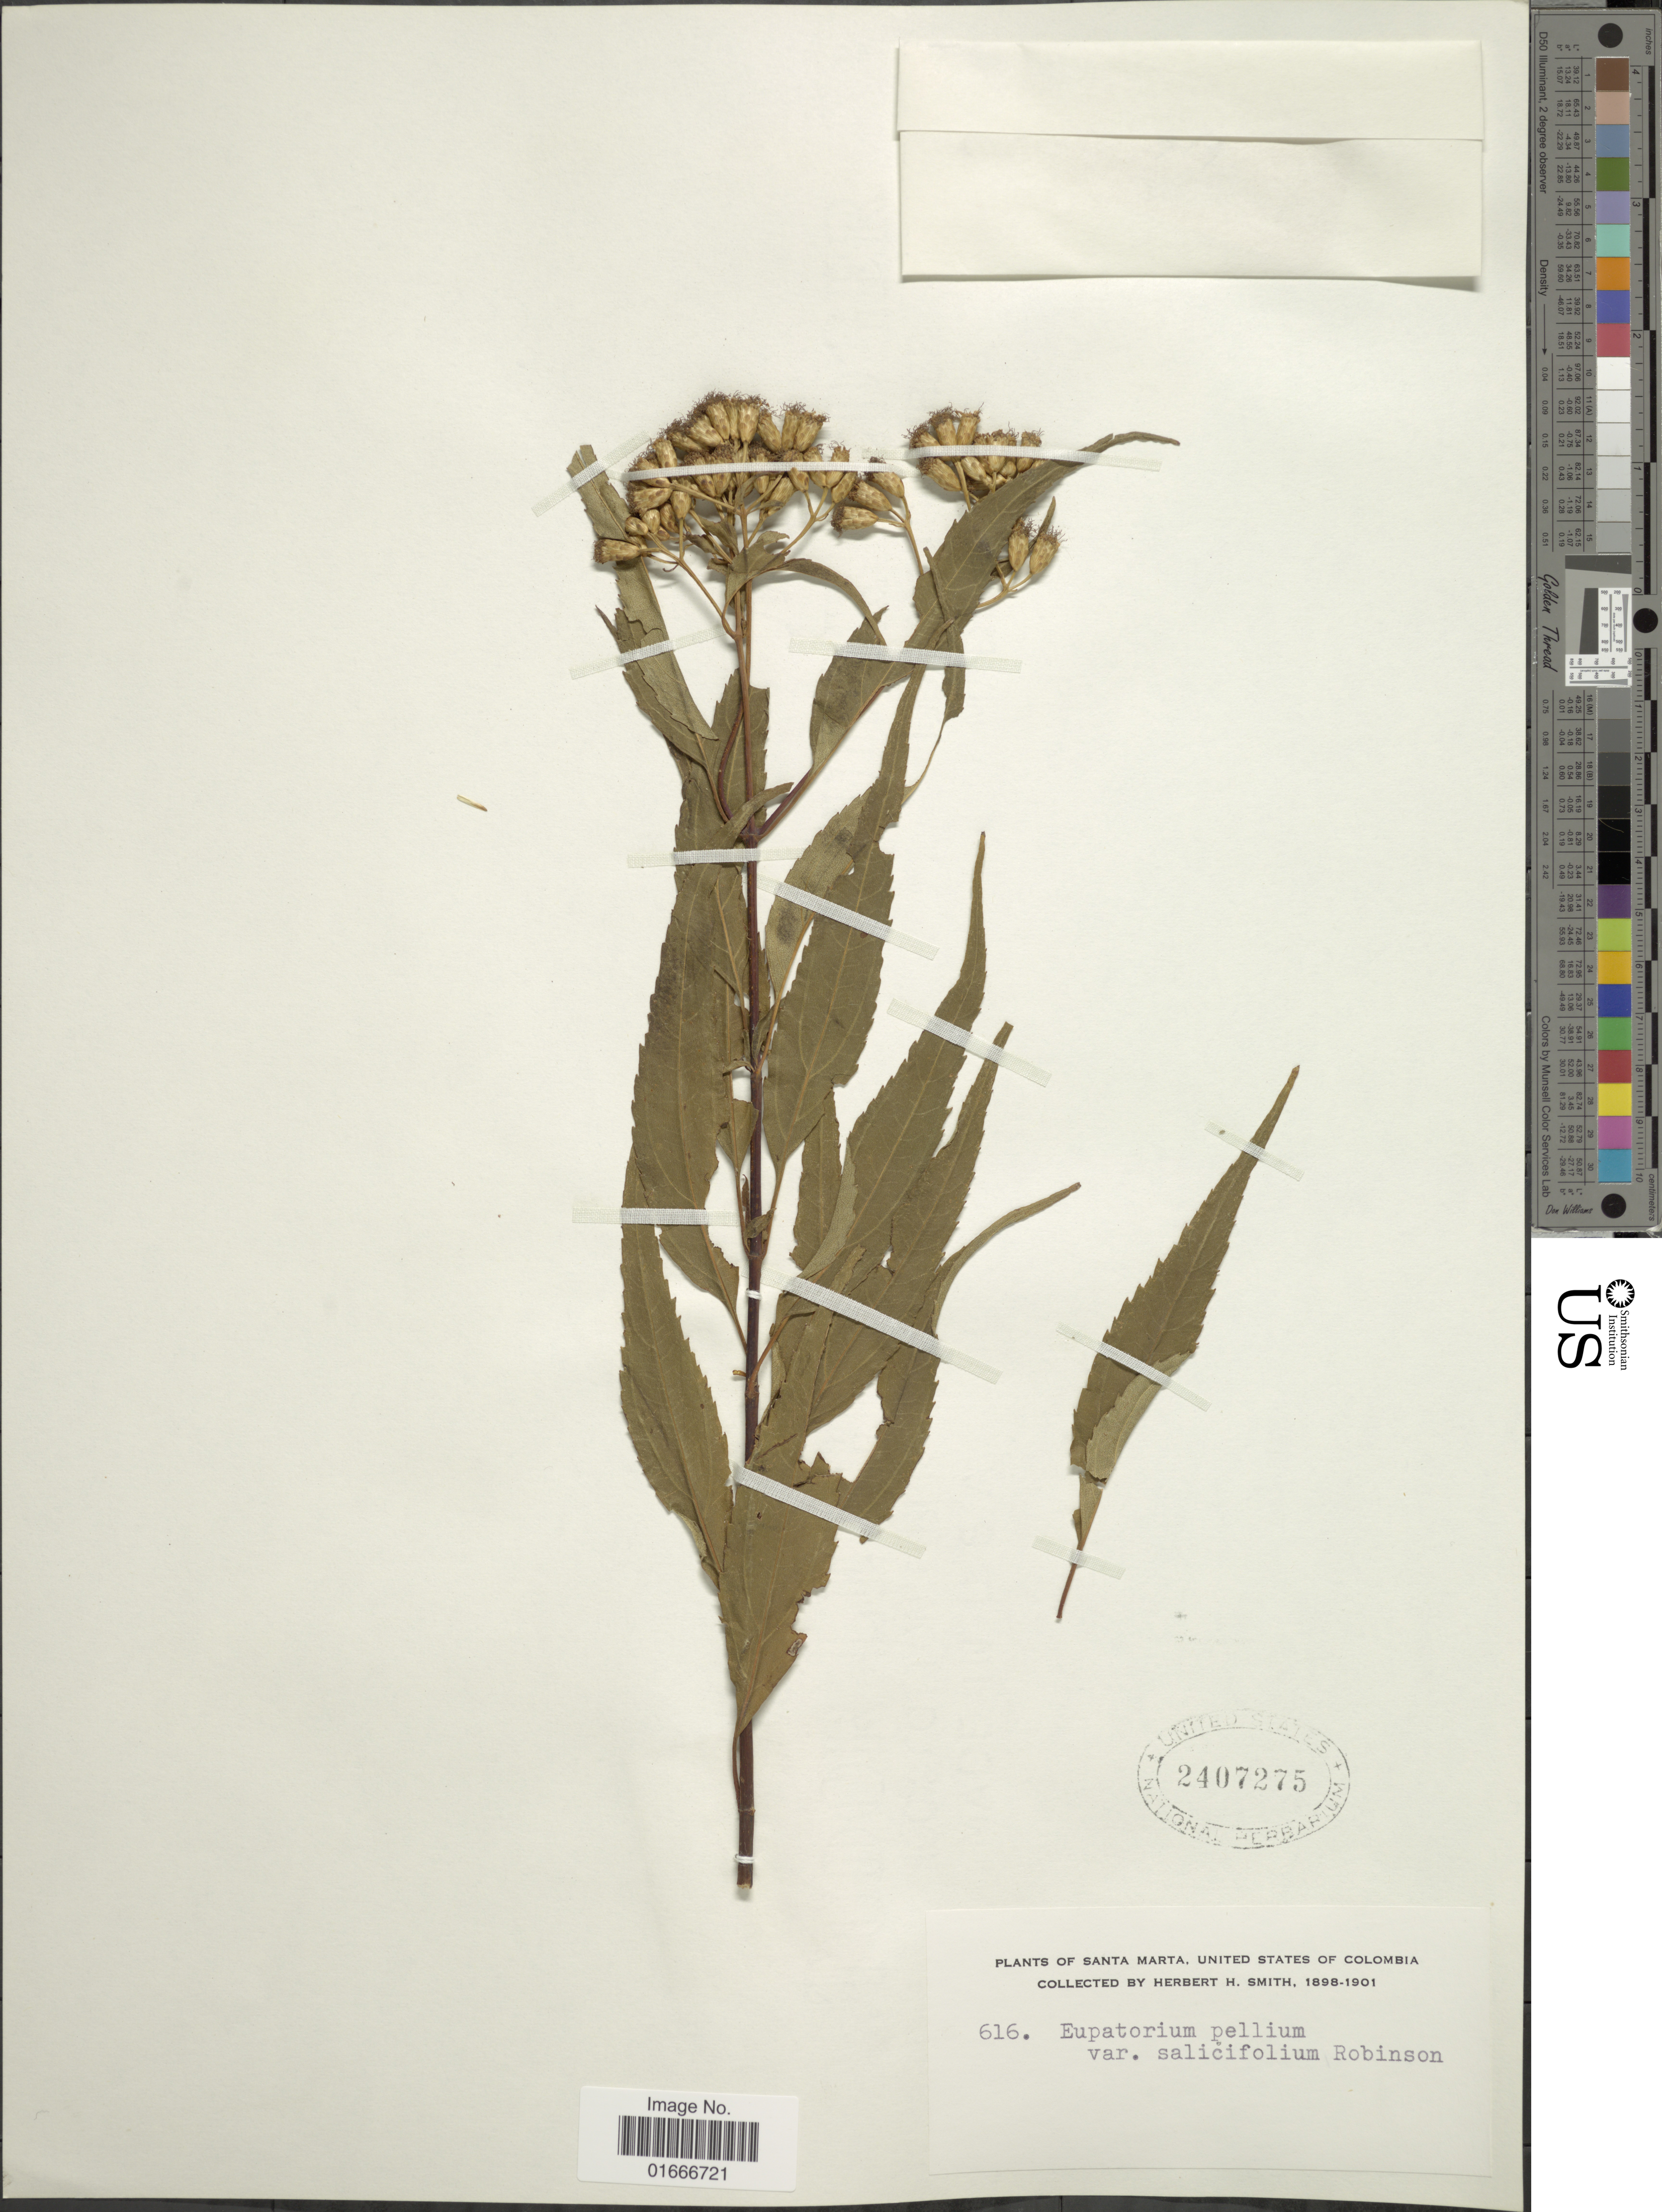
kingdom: Plantae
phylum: Tracheophyta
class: Magnoliopsida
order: Asterales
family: Asteraceae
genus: Chromolaena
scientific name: Chromolaena pellia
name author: (Klatt) R.M. King & H. Rob.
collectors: Herbert H. Smith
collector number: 616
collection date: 1898/1901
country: Colombia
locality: Santa Marta, United Stated of Colombia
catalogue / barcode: US 2407275